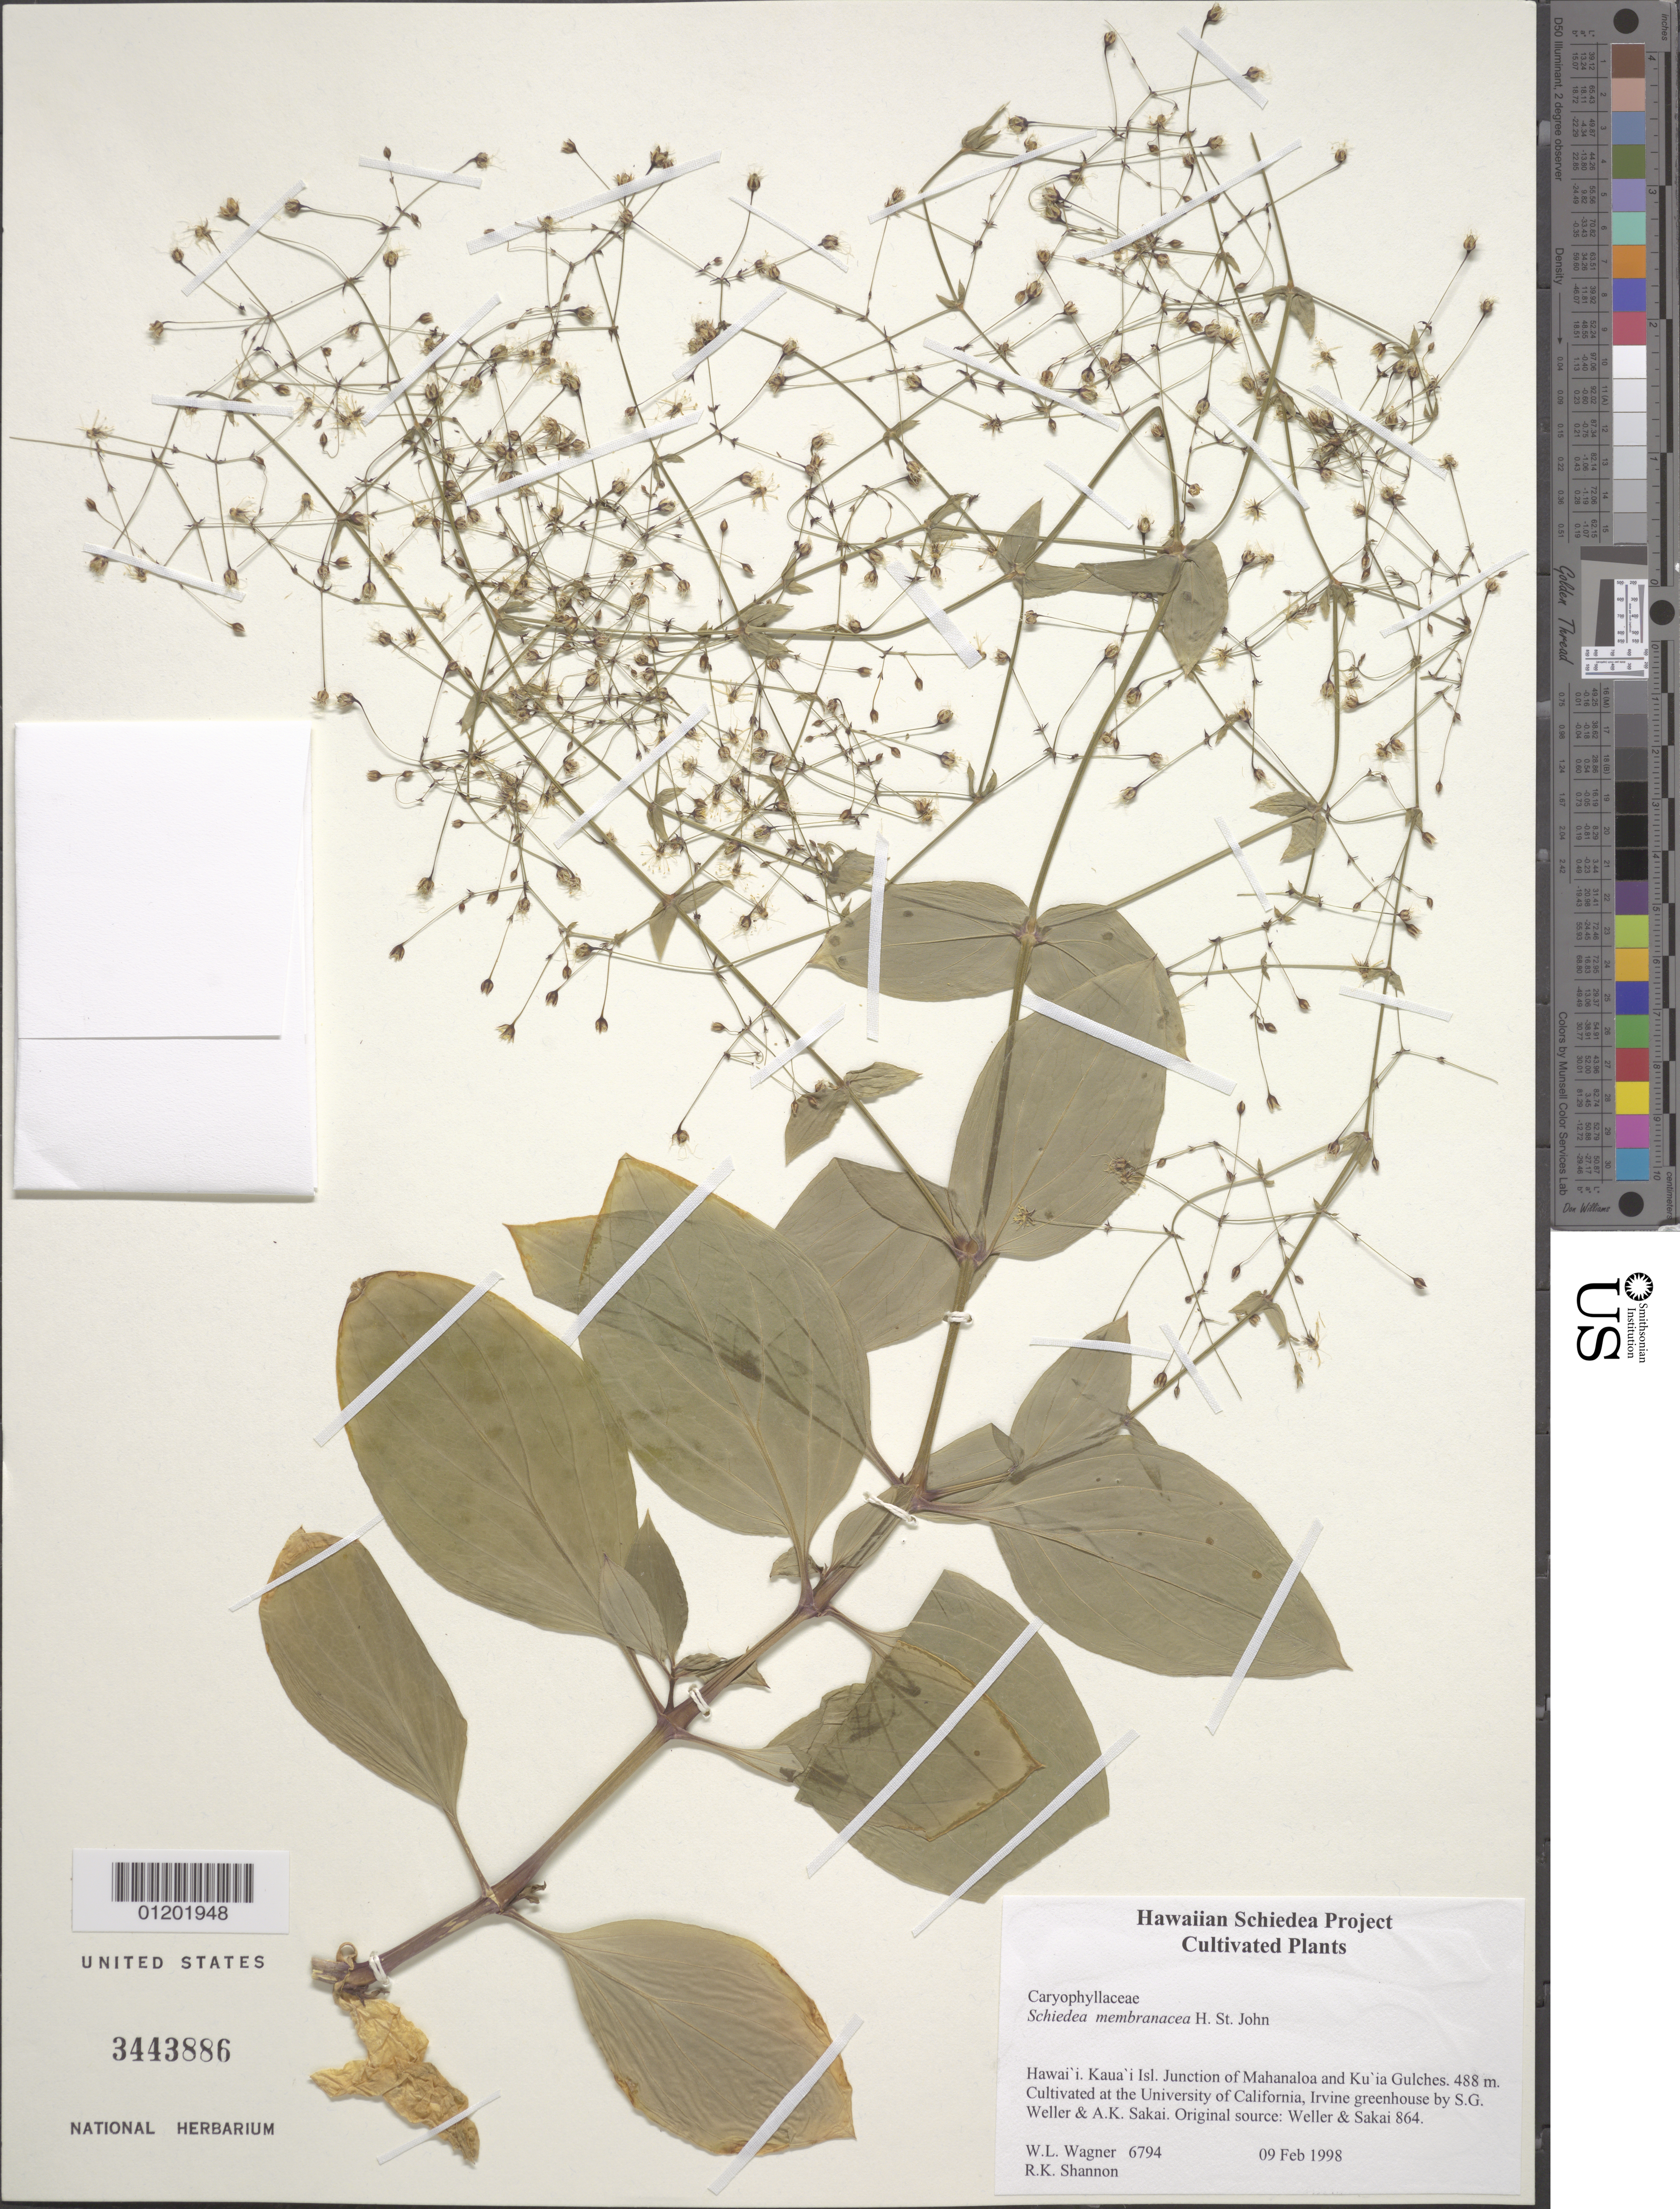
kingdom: Plantae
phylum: Tracheophyta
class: Magnoliopsida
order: Caryophyllales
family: Caryophyllaceae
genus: Schiedea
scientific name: Schiedea membranacea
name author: H. St. John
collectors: W. L. Wagner & R. Shannon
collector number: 6794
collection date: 1998-02-09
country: United States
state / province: California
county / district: Orange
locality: University of California, Irvine greenhouse.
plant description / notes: Cultivated at the University of California, Irvine greenhouse by S.G. Weller & A.K. Sakai. Original source: Weller & Sakai 864, Kaua'i, junction of Mahanaloa and Ku'ia Gulches, 488 m.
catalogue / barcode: US 3443886